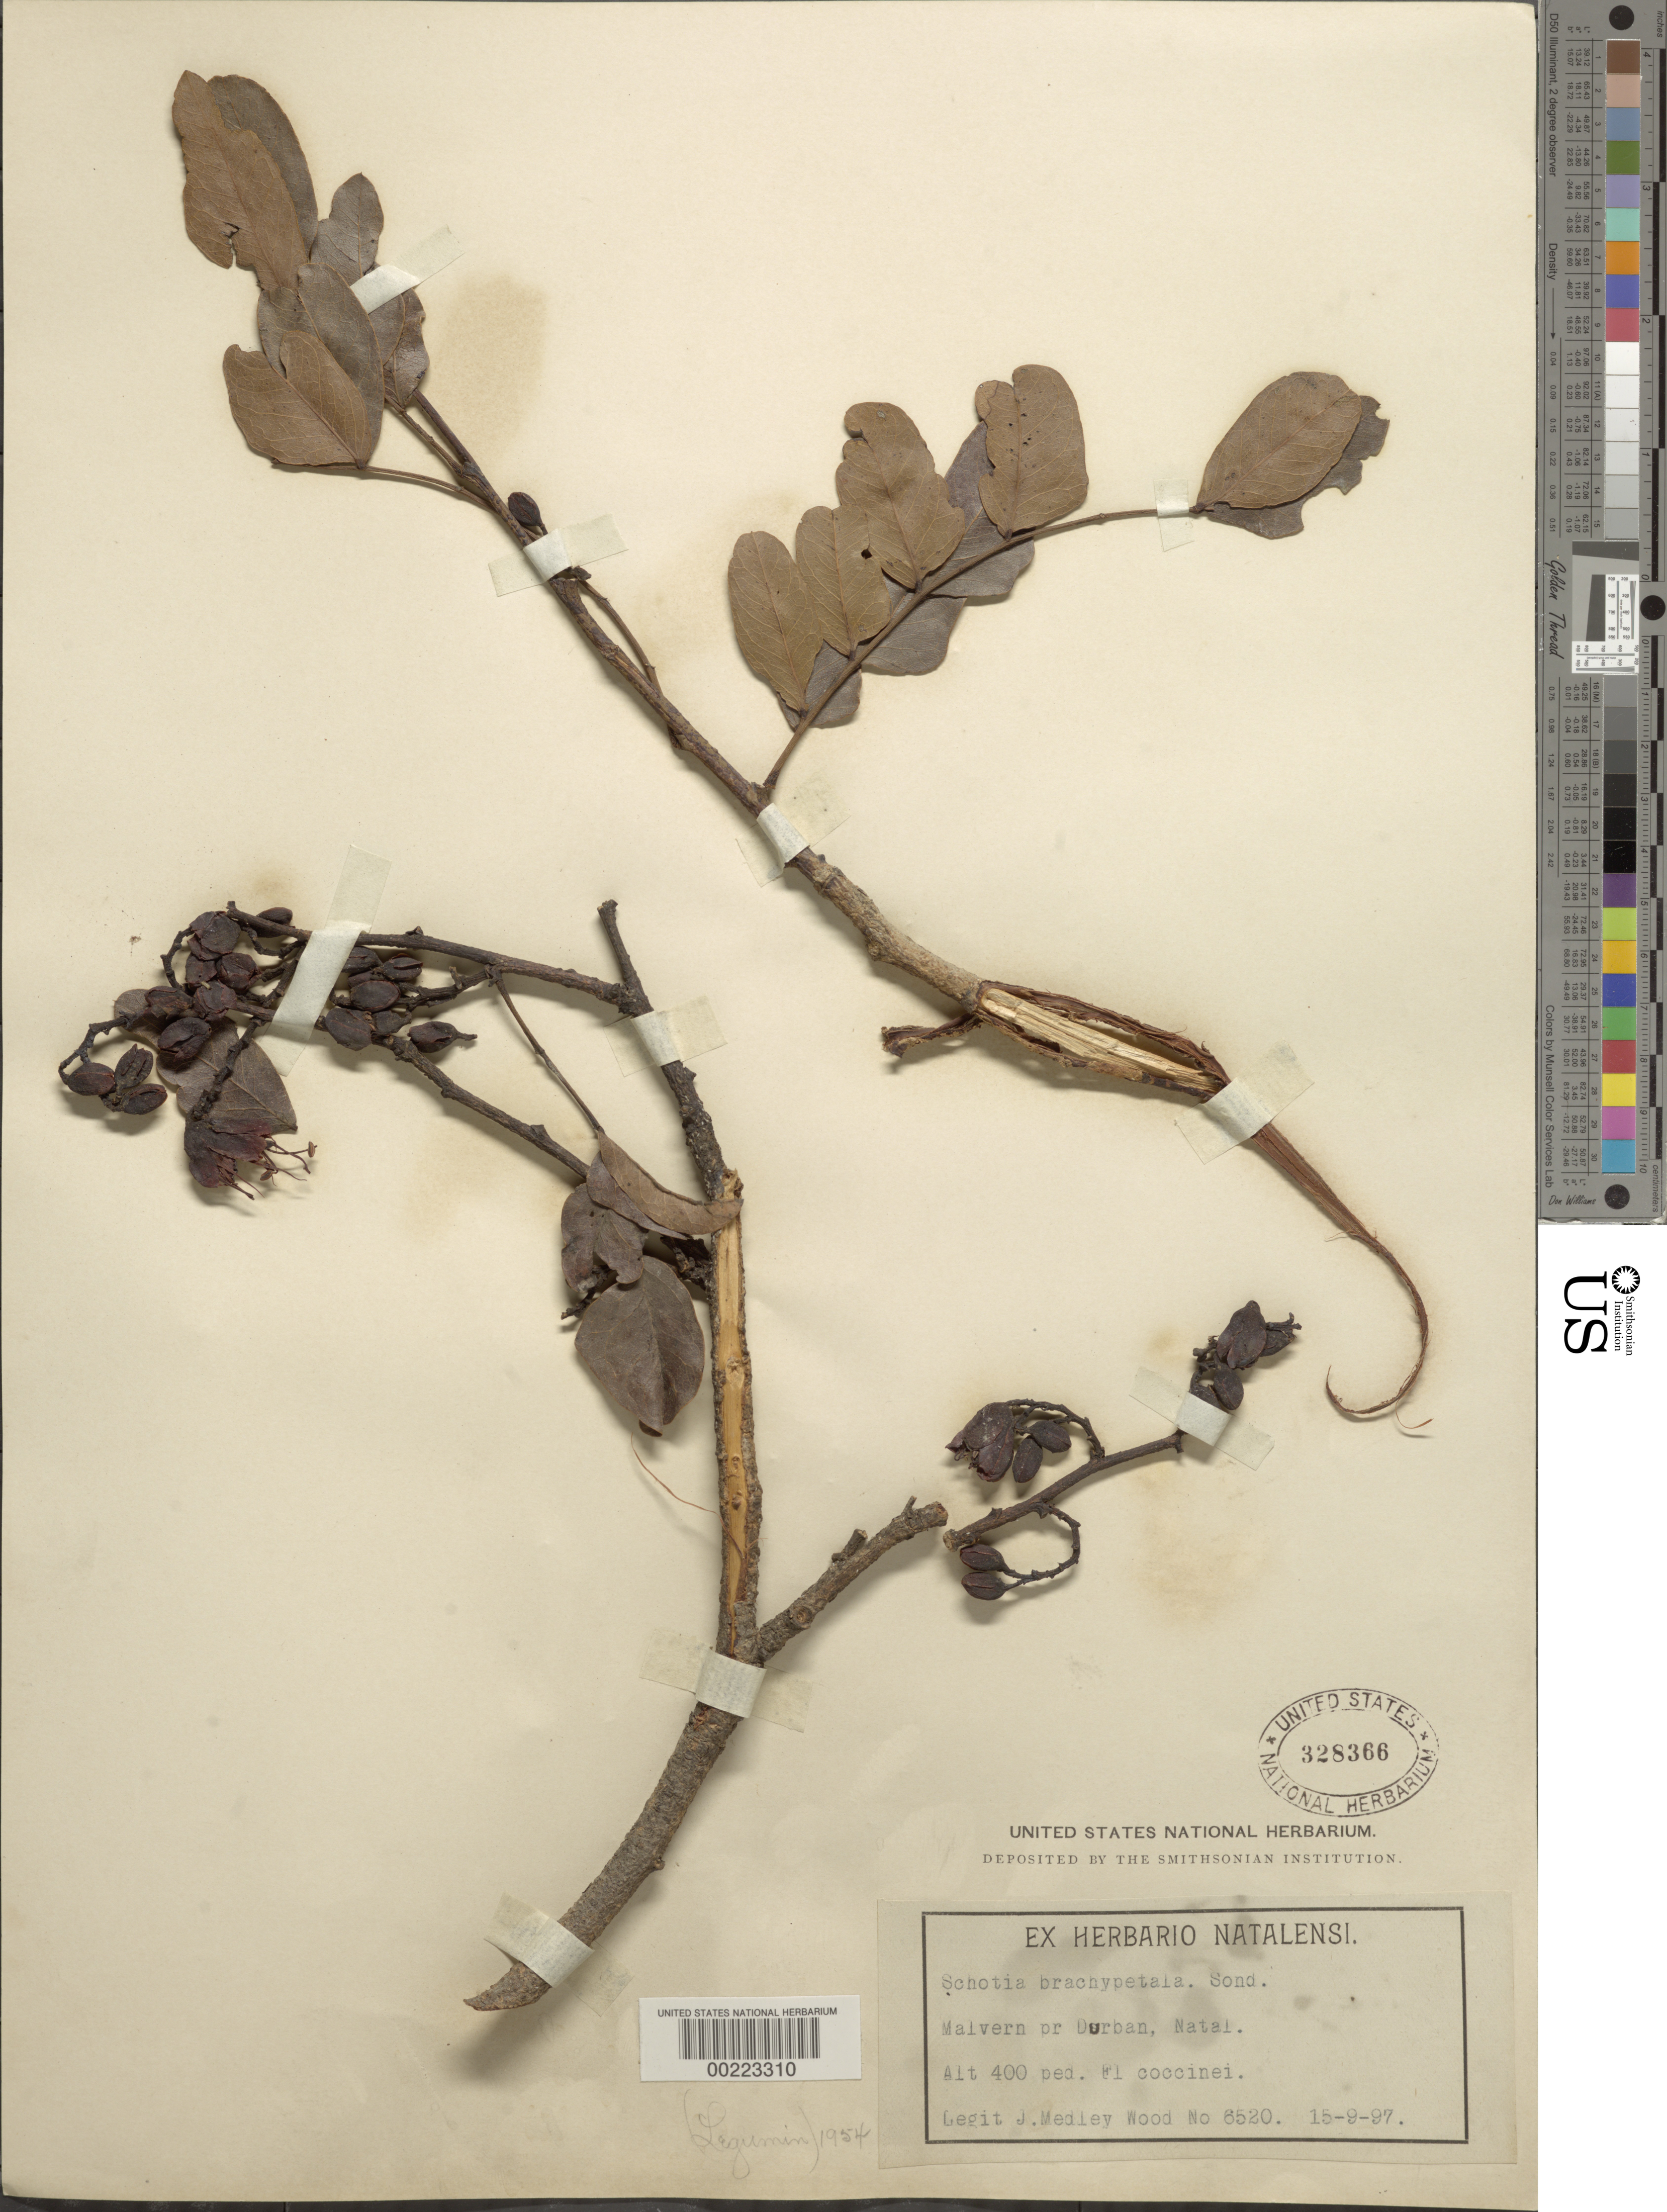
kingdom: Plantae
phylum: Tracheophyta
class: Magnoliopsida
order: Fabales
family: Fabaceae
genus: Schotia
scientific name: Schotia brachypetala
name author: Sond.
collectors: J. M. Wood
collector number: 6520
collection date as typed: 15 Sep 1897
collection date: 1897-09-15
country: South Africa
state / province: KwaZulu-Natal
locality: Malvern pr durban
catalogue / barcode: US 328366